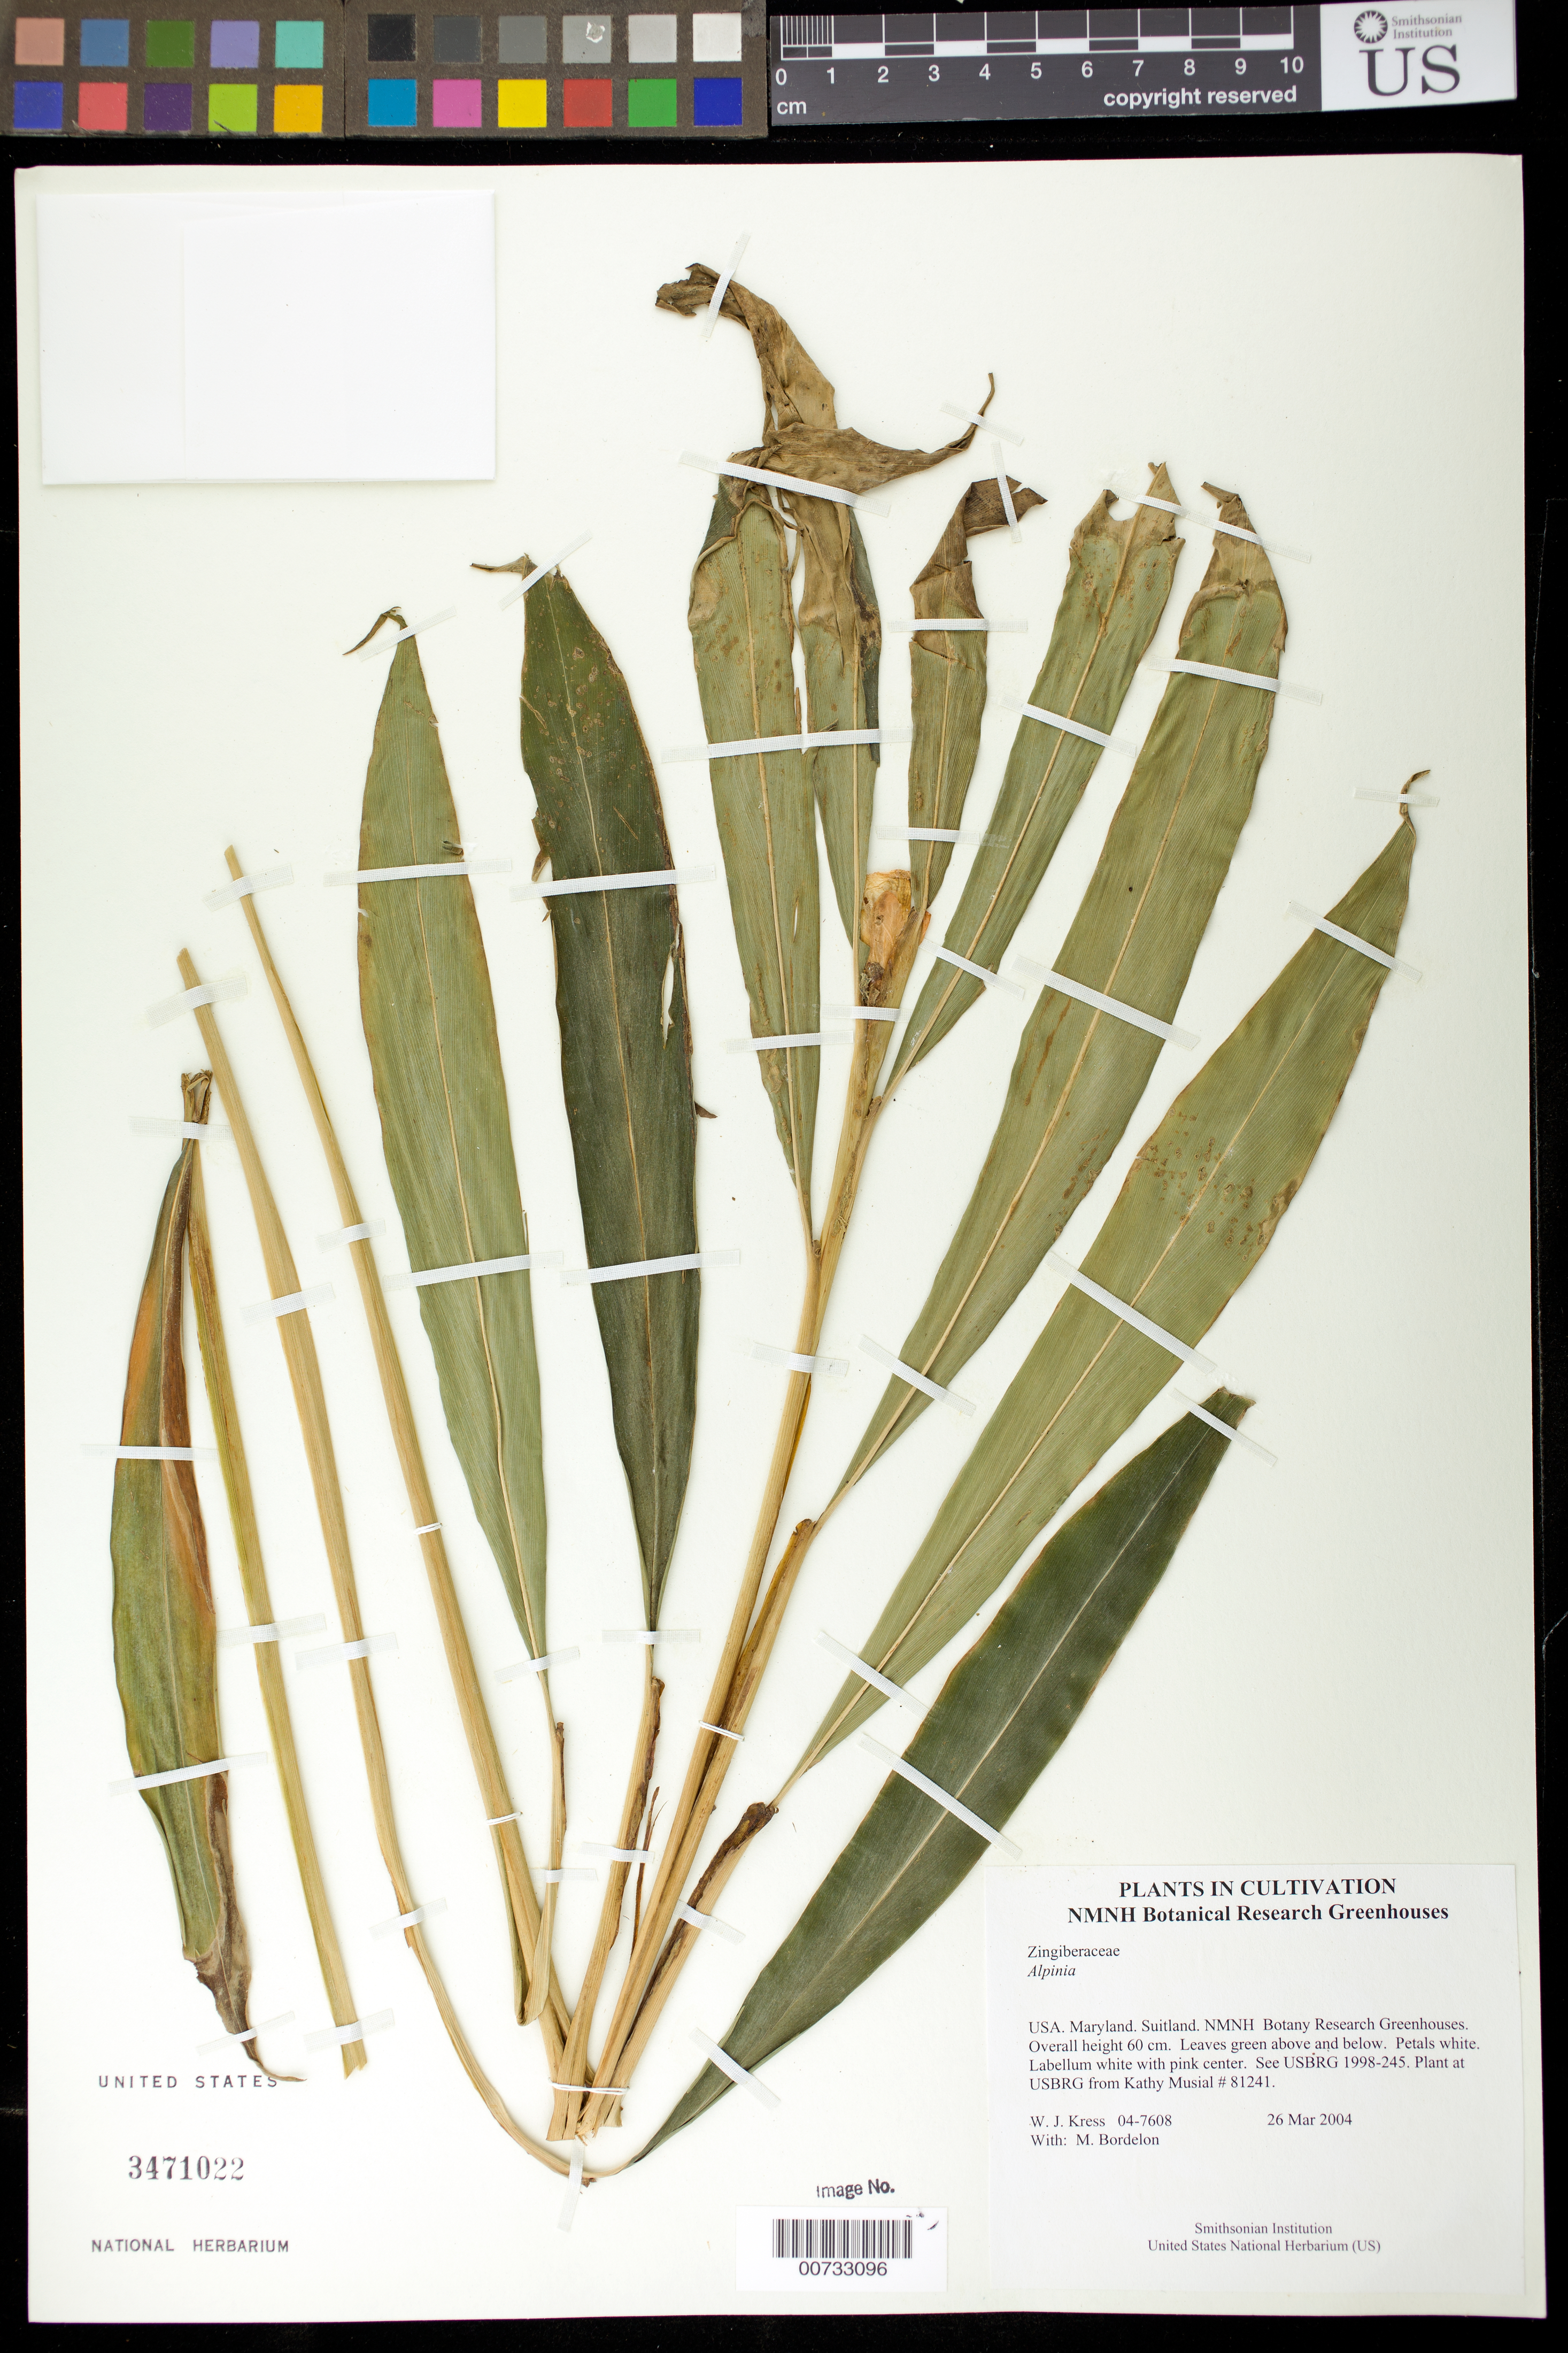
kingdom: Plantae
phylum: Tracheophyta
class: Liliopsida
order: Zingiberales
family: Zingiberaceae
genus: Alpinia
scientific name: Alpinia sp.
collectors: W. J. Kress & M. Bordelon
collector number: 04-7608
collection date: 2004-03-26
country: United States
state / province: Maryland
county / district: Prince George's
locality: NMNH Botany Research Greenhouses. Suitland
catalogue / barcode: US 3471022